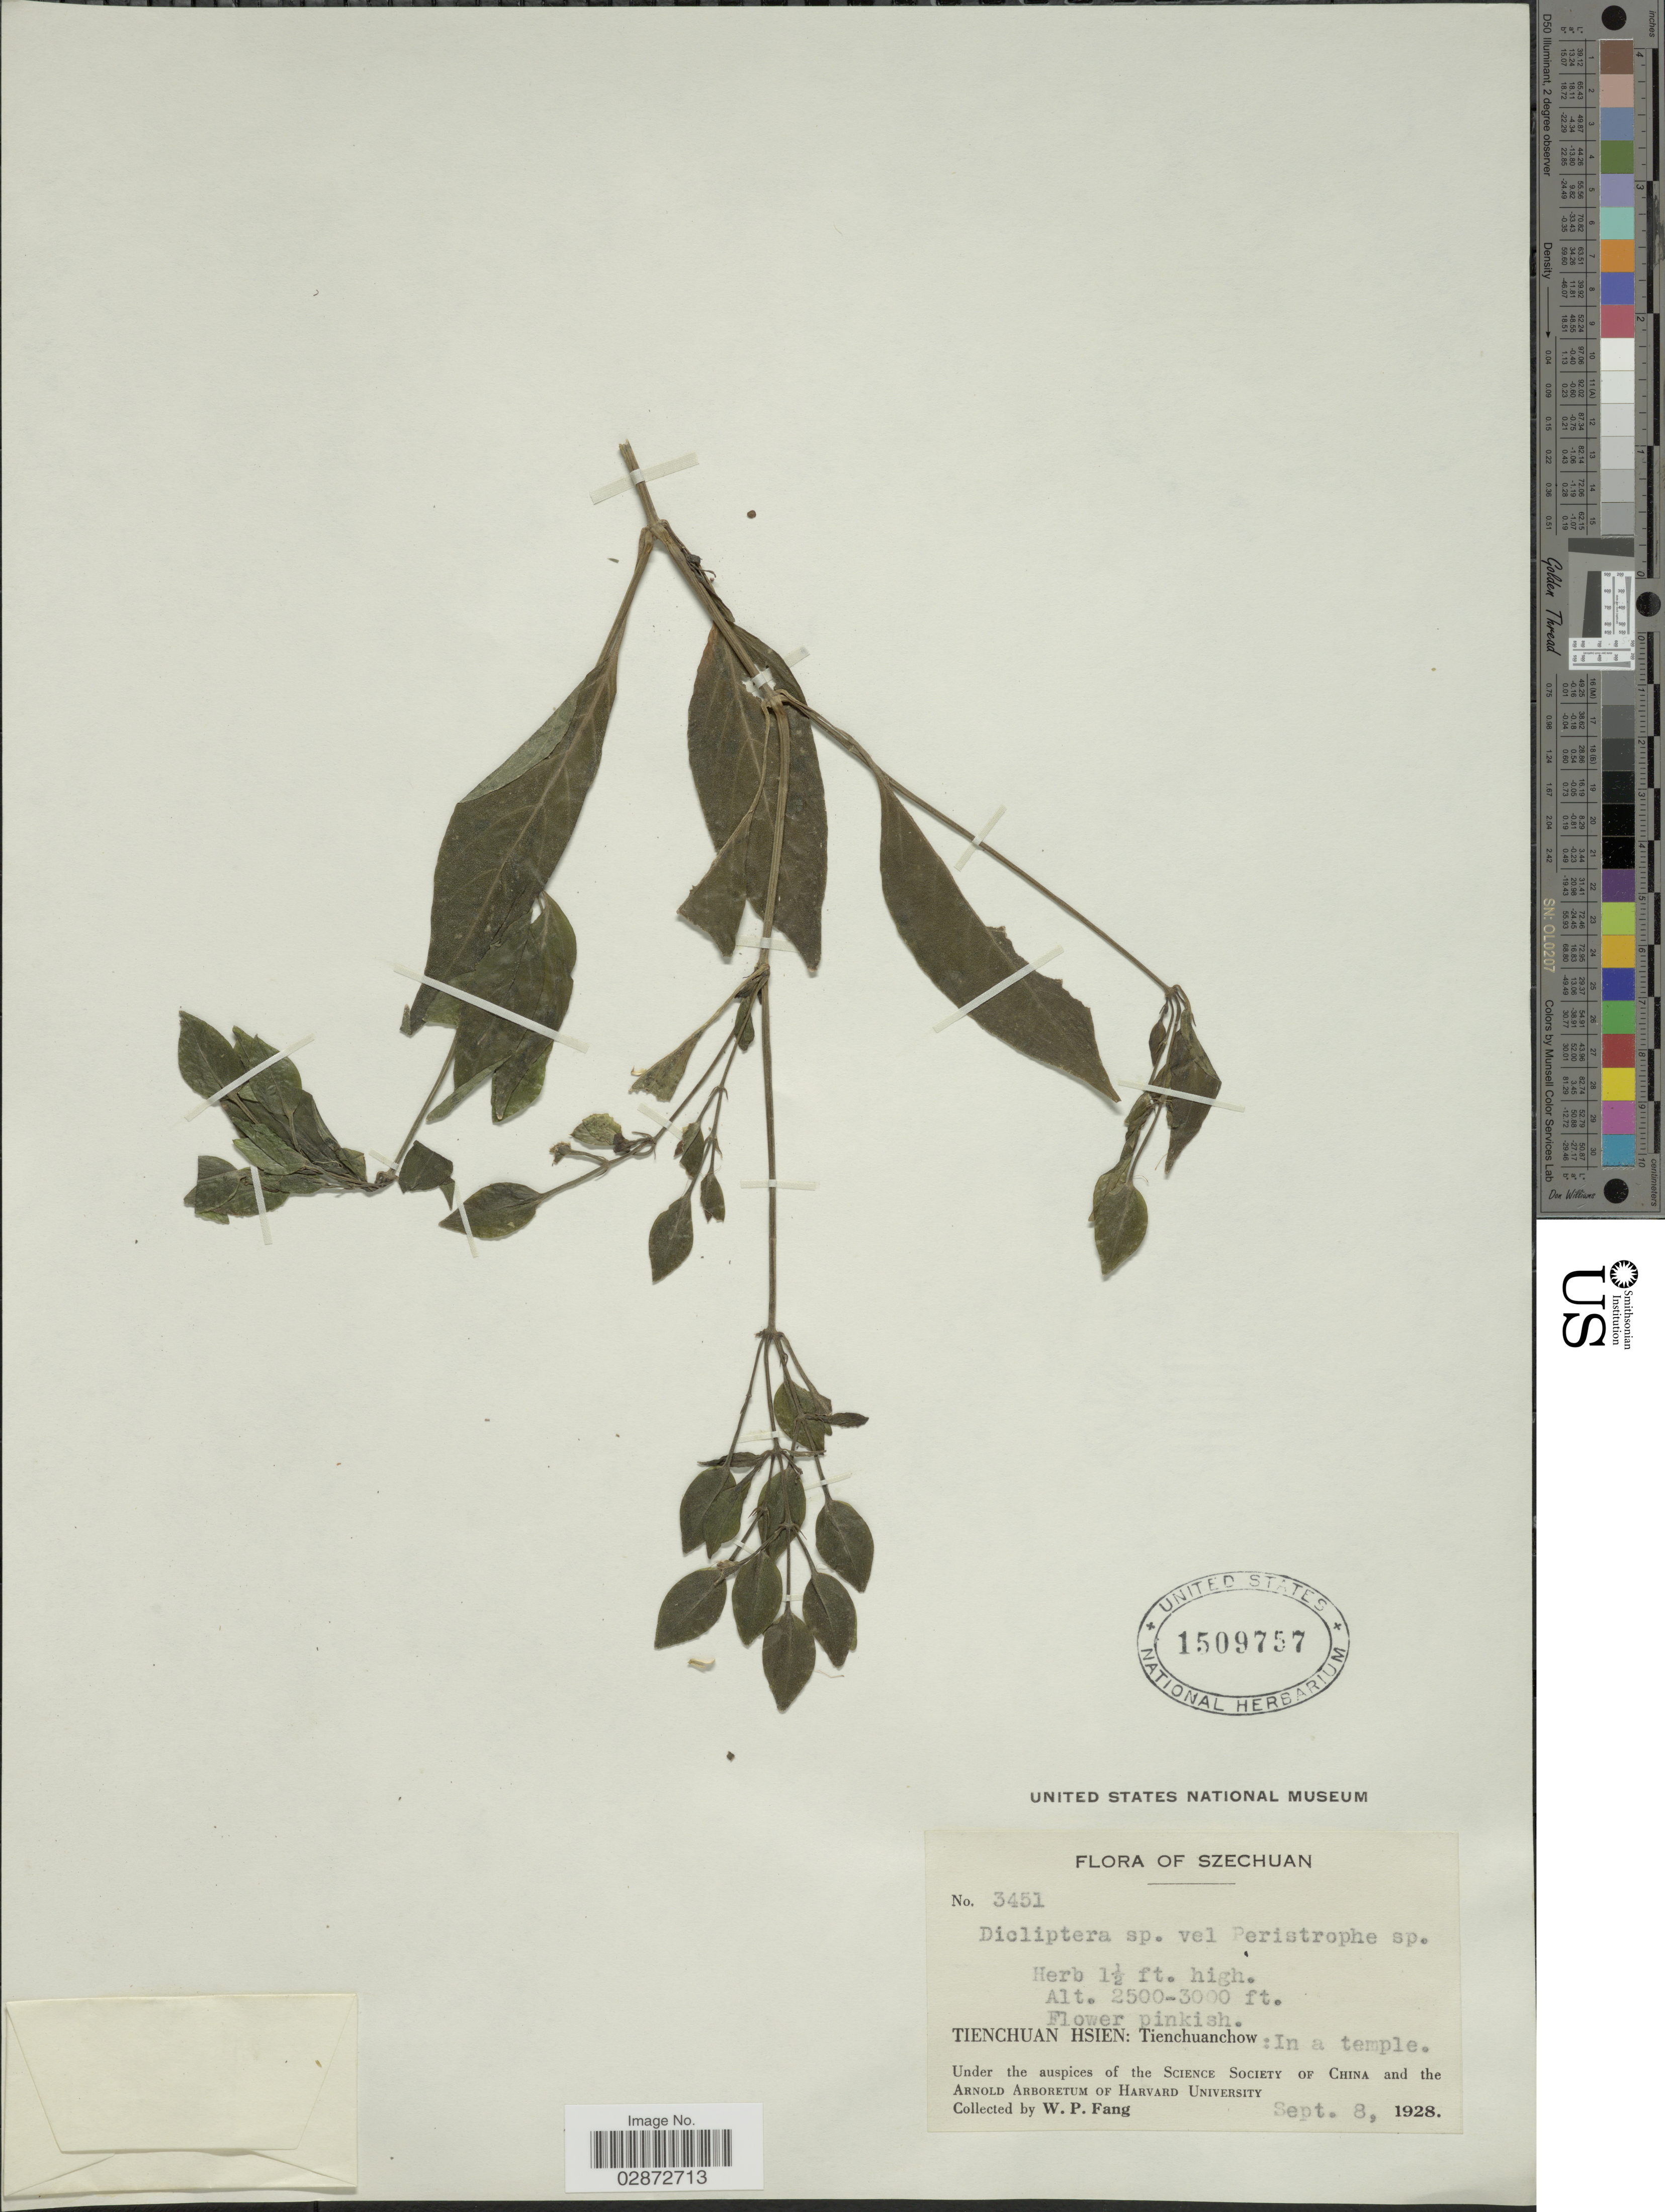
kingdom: Plantae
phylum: Tracheophyta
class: Magnoliopsida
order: Lamiales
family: Acanthaceae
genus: Dicliptera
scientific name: Dicliptera sp.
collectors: W. P. Fang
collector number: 3451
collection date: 1928-09-08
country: China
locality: Tienchuan Hsien: Tienchuanchow: In a Temple.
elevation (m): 762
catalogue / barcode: US 1509757